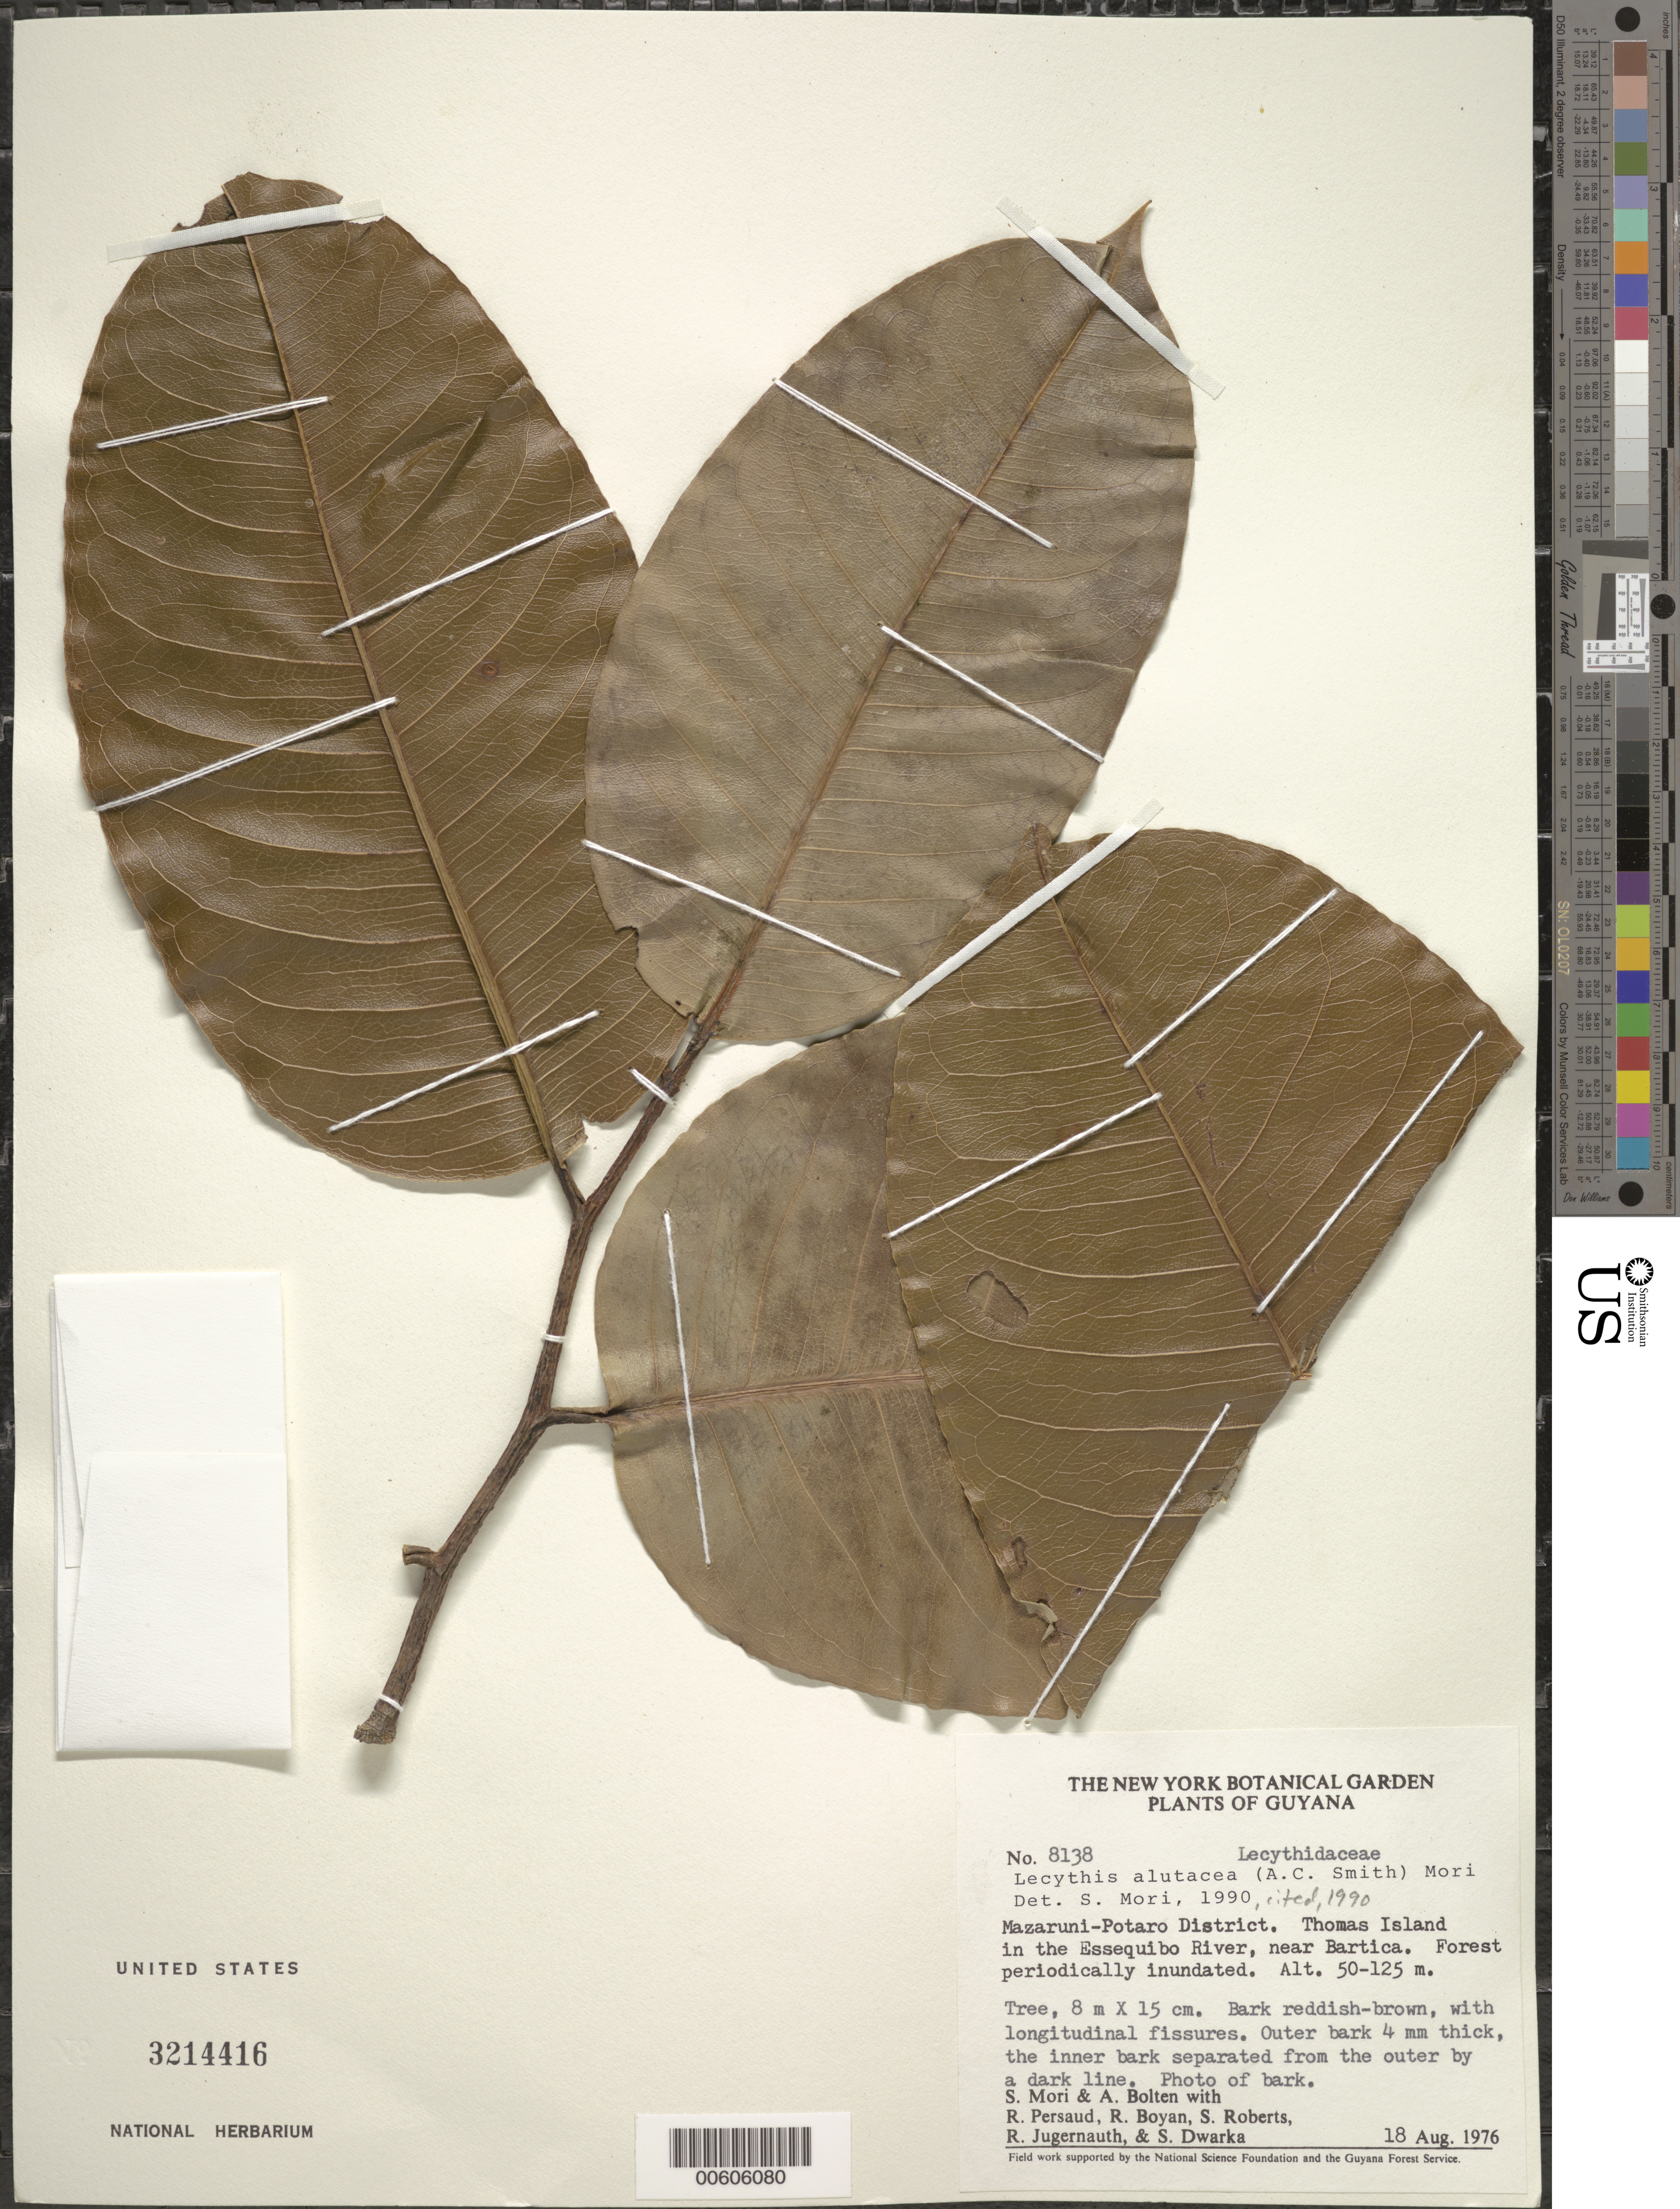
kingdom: Plantae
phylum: Tracheophyta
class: Magnoliopsida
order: Ericales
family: Lecythidaceae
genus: Lecythis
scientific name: Lecythis alutacea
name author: (A.C. Sm.) S.A. Mori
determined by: Mori, Scott A.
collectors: S. Mori, A. Bolten, R. Persaud, R. Boyan, S. Roberts, R. Jugernauth & S. Dwarka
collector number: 8138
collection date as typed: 18-Aug-76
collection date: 1976-08-18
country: Guyana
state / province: Cuyuni-Mazaruni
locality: Thomas Island, Essequibo River, near Bartica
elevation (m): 50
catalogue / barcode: US 3214416